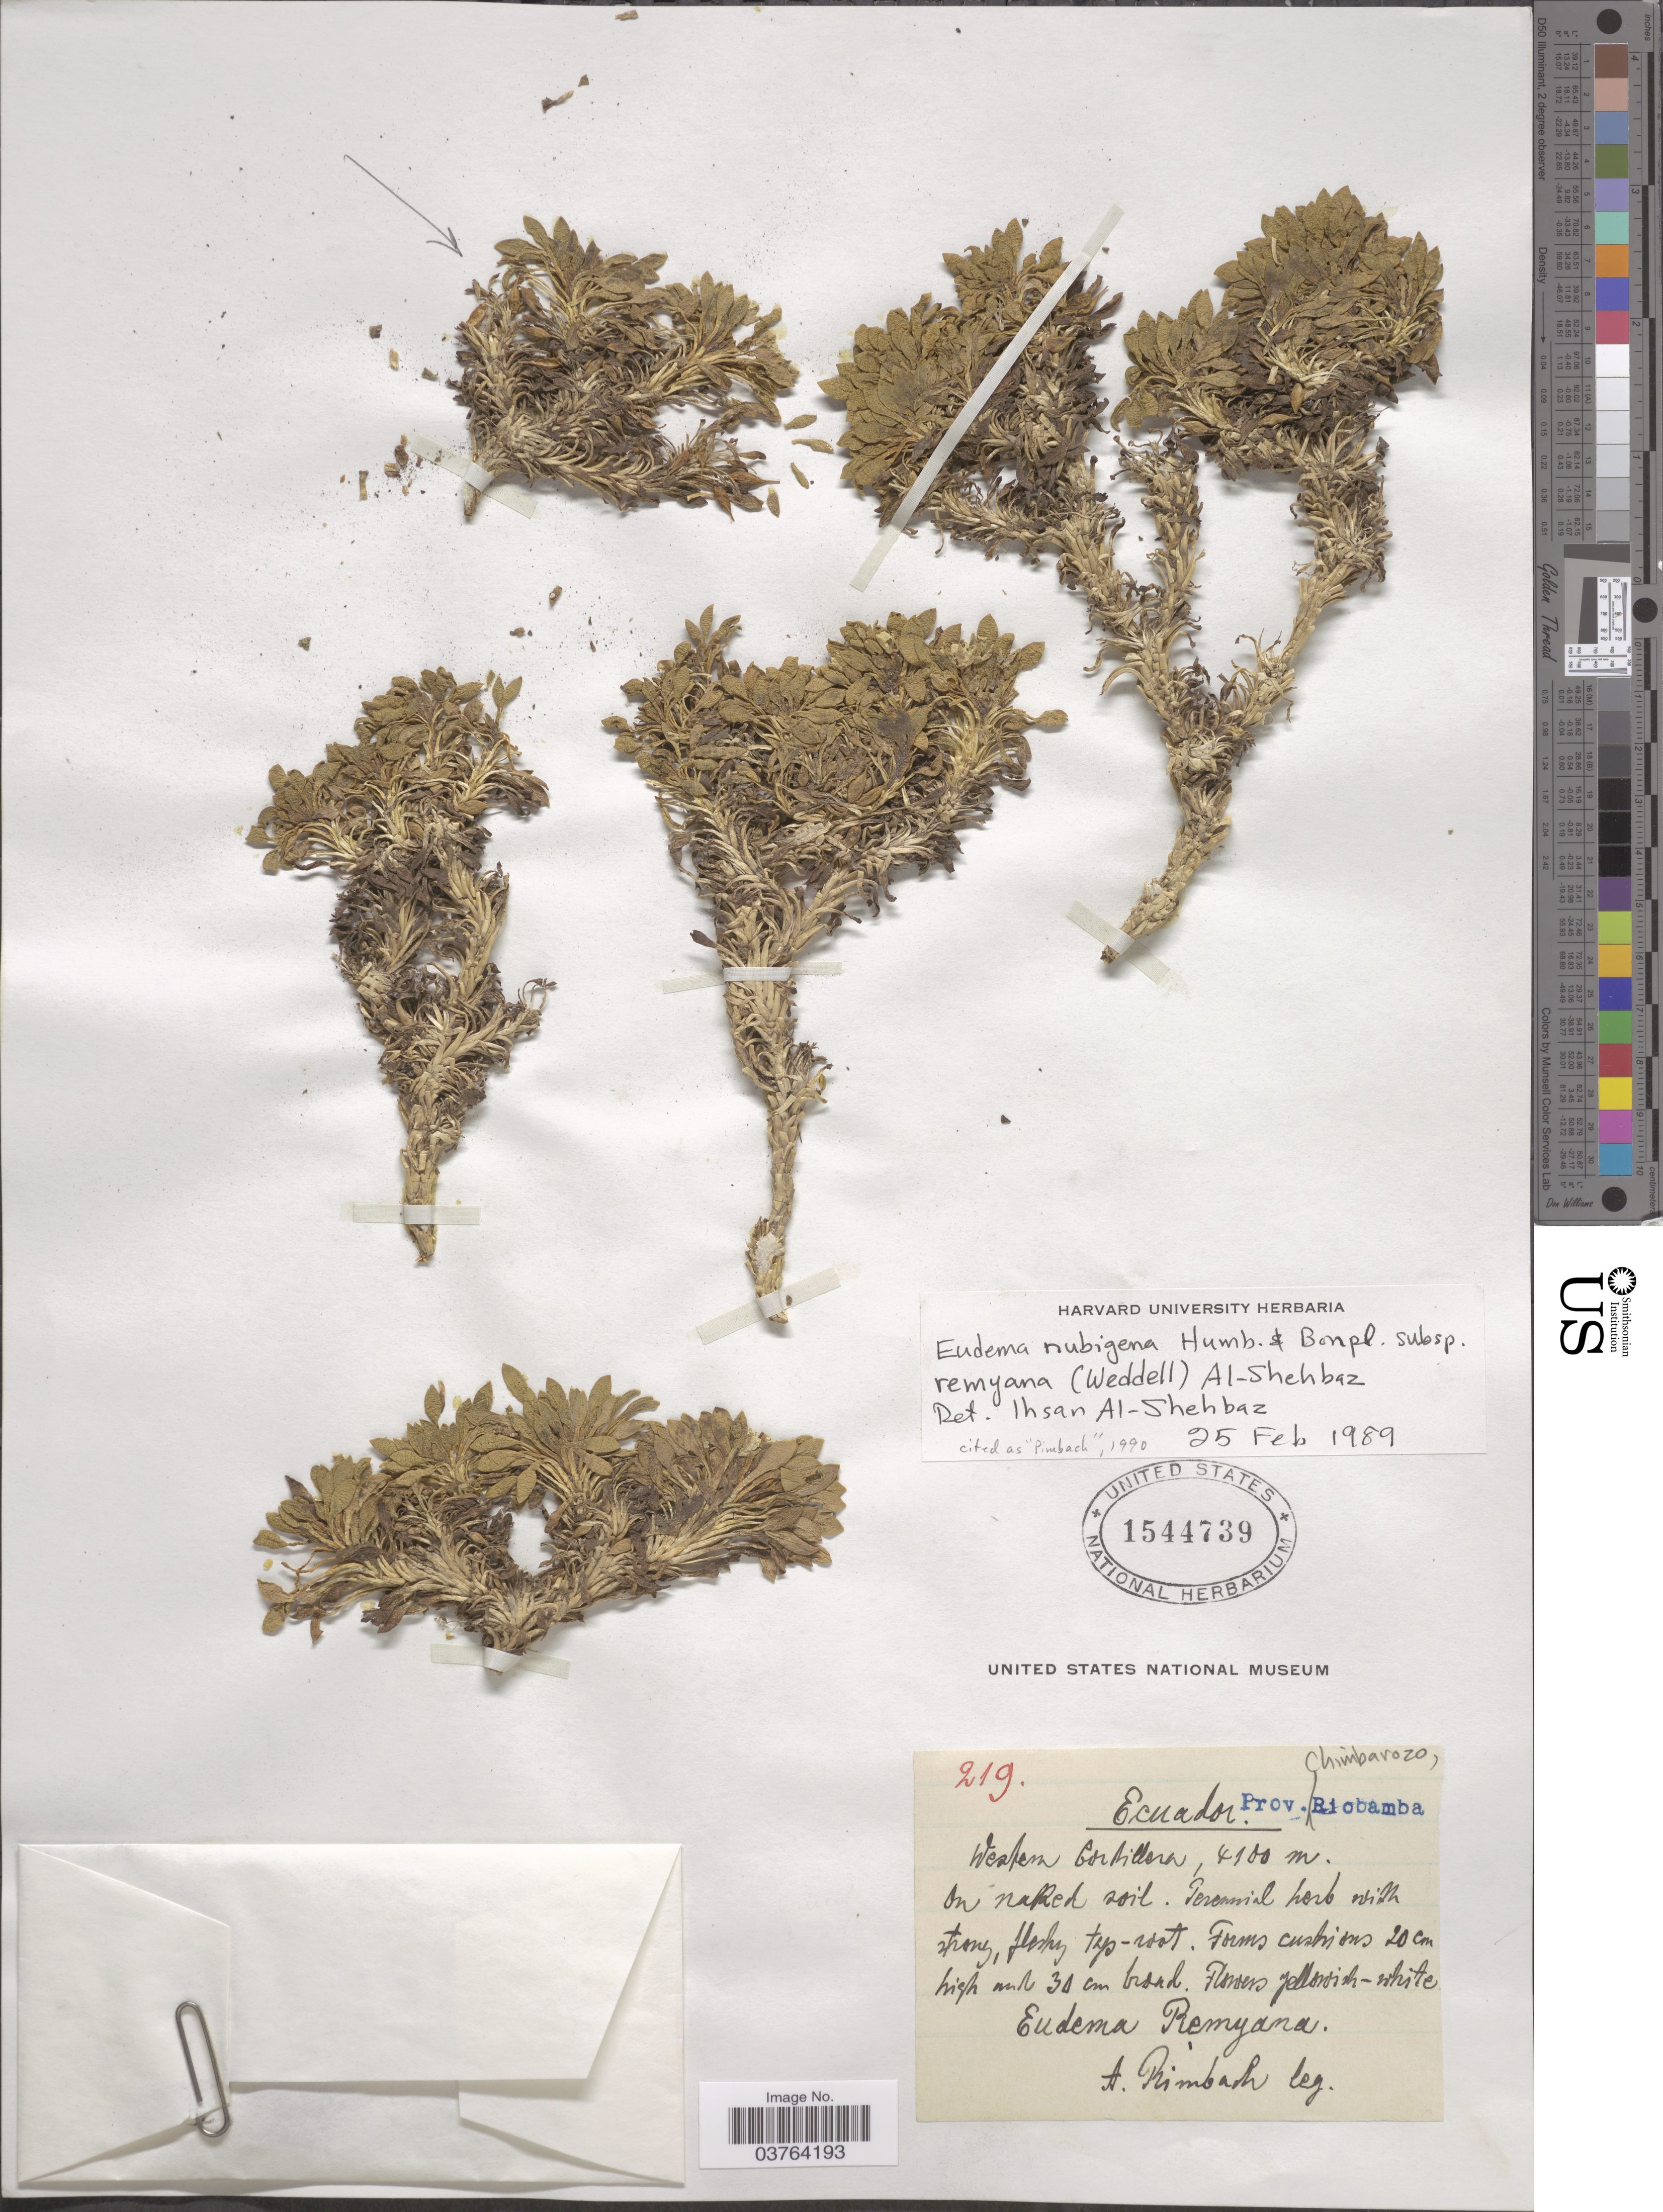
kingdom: Plantae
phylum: Tracheophyta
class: Magnoliopsida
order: Brassicales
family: Brassicaceae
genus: Eudema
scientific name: Eudema nubigena subsp. remyana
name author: (Wedd.) Al-Shehbaz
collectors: A. Rimbach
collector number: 219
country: Ecuador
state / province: Chimborazo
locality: Riobamba. Western Cordillera.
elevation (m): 4100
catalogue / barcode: US 1544739